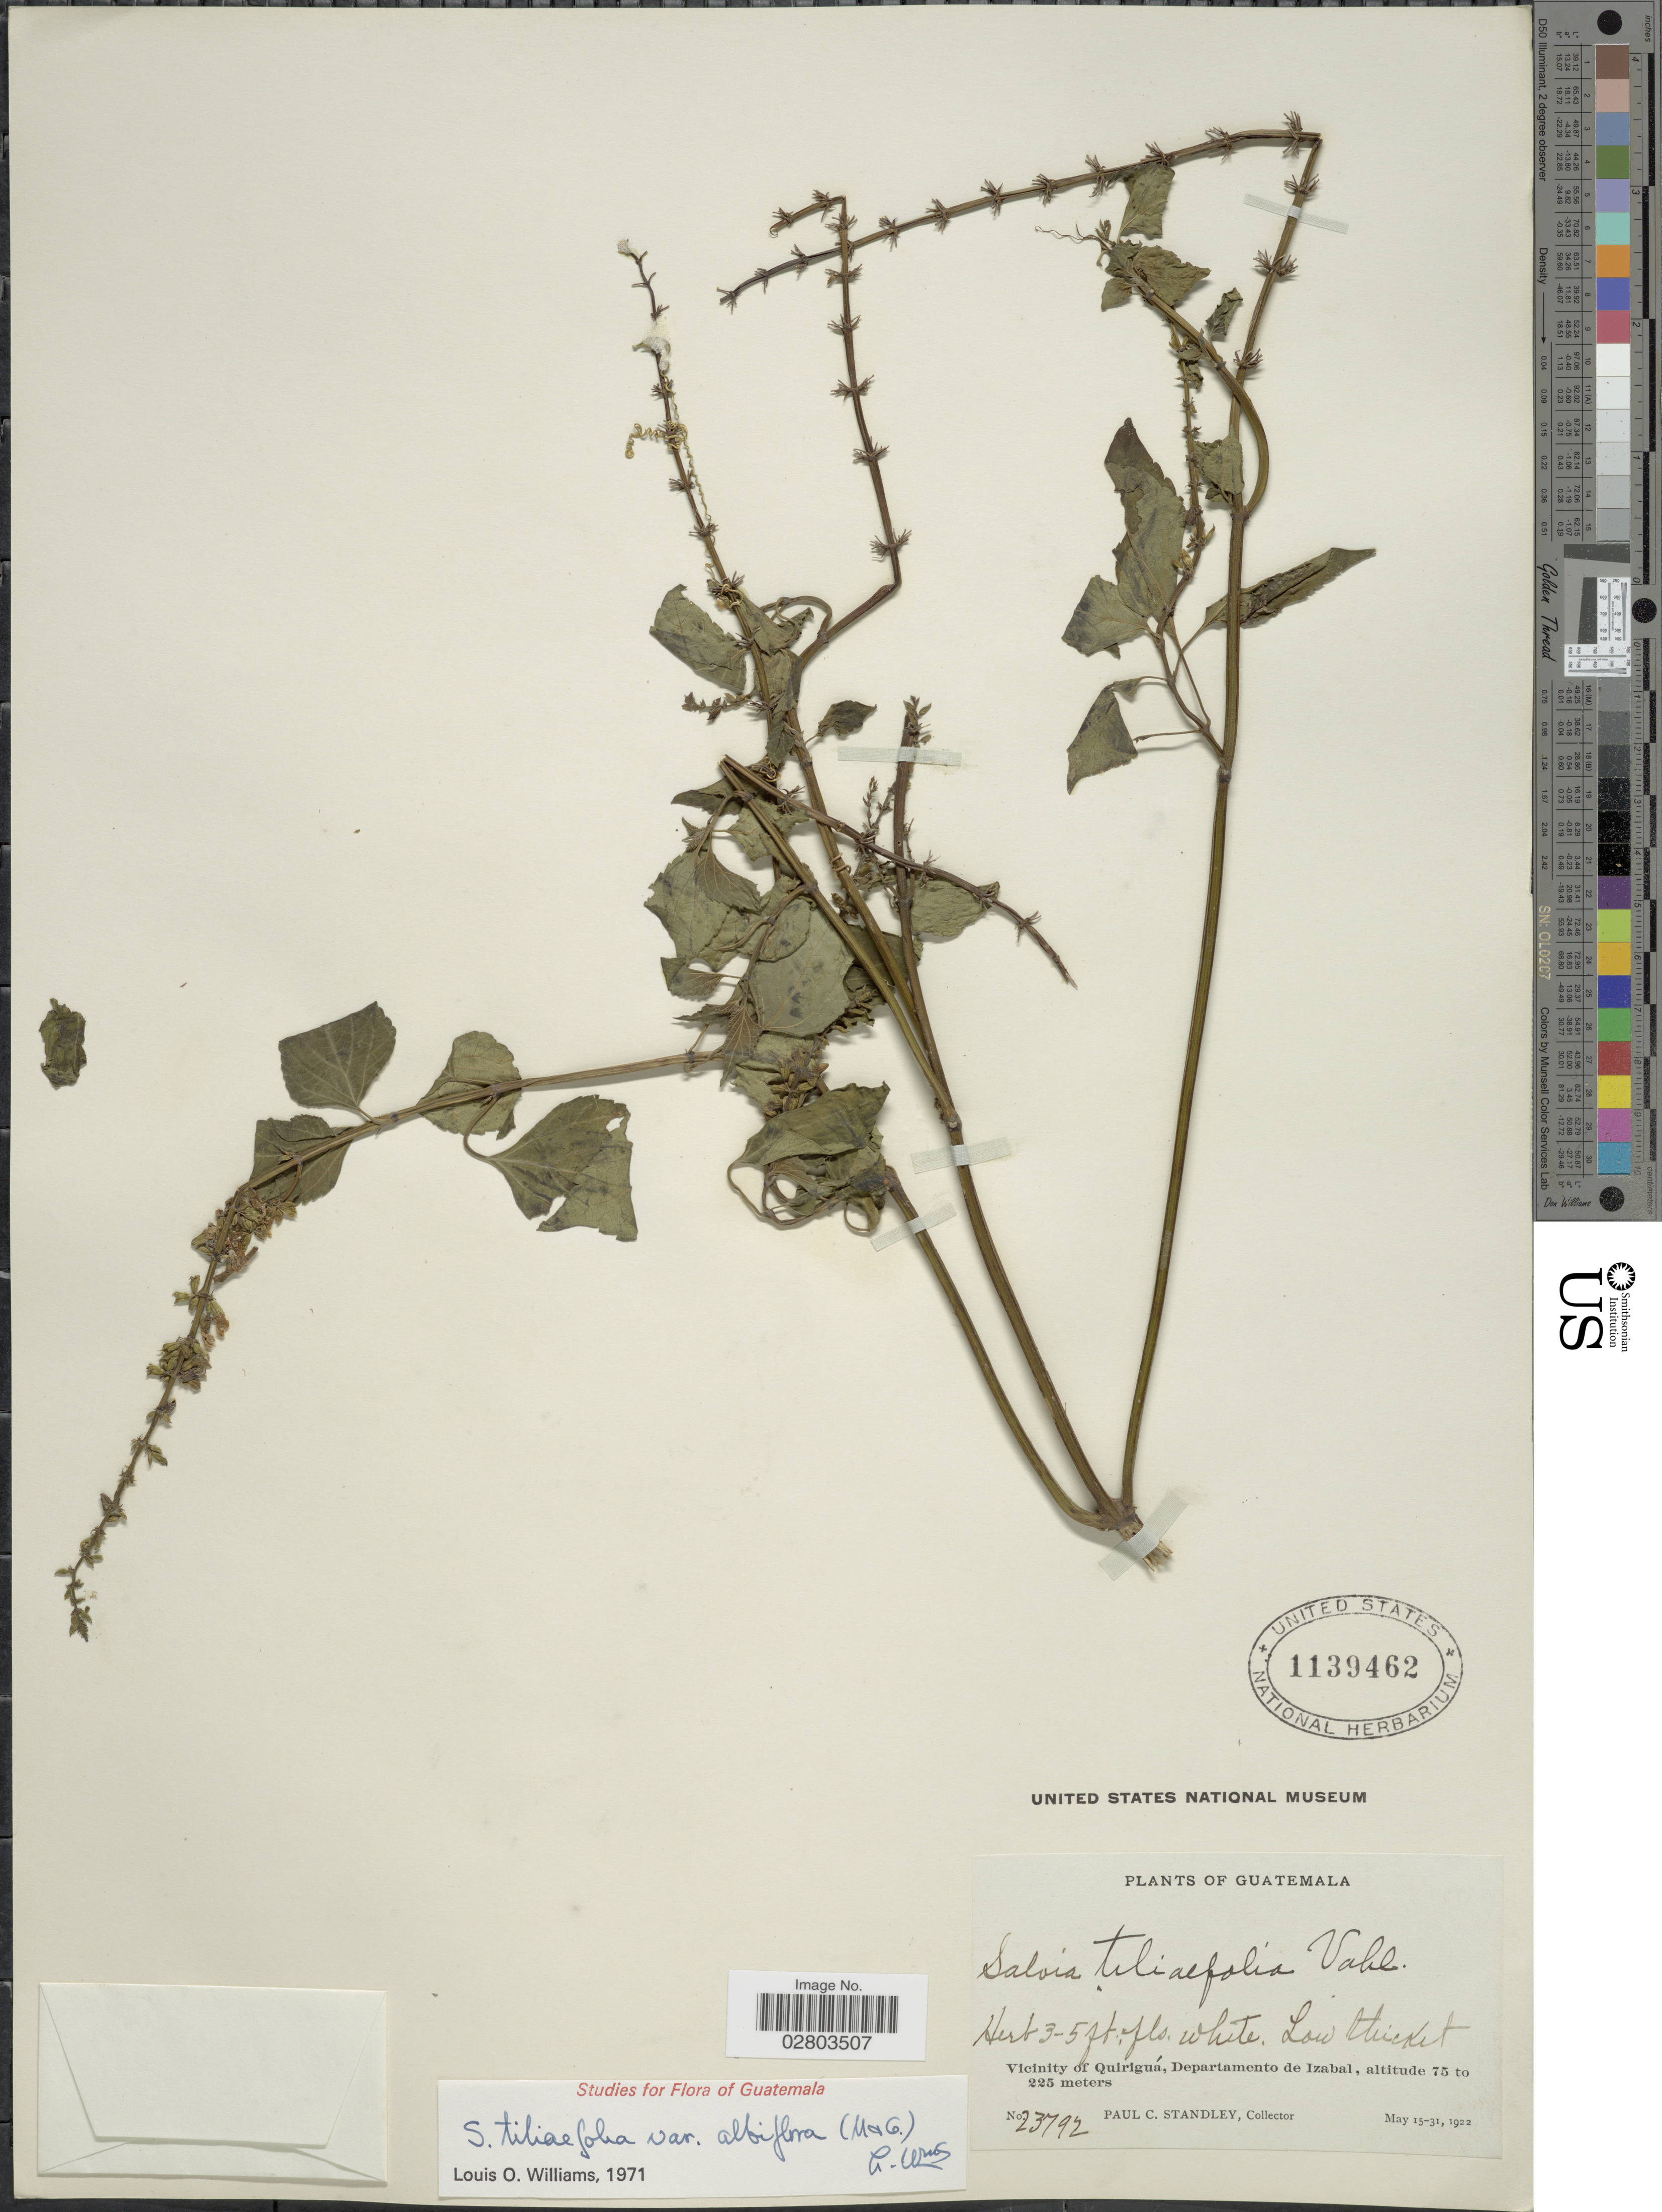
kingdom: Plantae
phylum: Tracheophyta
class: Magnoliopsida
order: Lamiales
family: Lamiaceae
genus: Salvia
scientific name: Salvia tiliifolia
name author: Vahl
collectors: P. C. Standley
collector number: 23792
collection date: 1922-05-15/1922-05-31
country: Guatemala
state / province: Izabal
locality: Vicinity of Quirigúa, Departamento de Izabal.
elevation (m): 75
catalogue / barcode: US 1139462